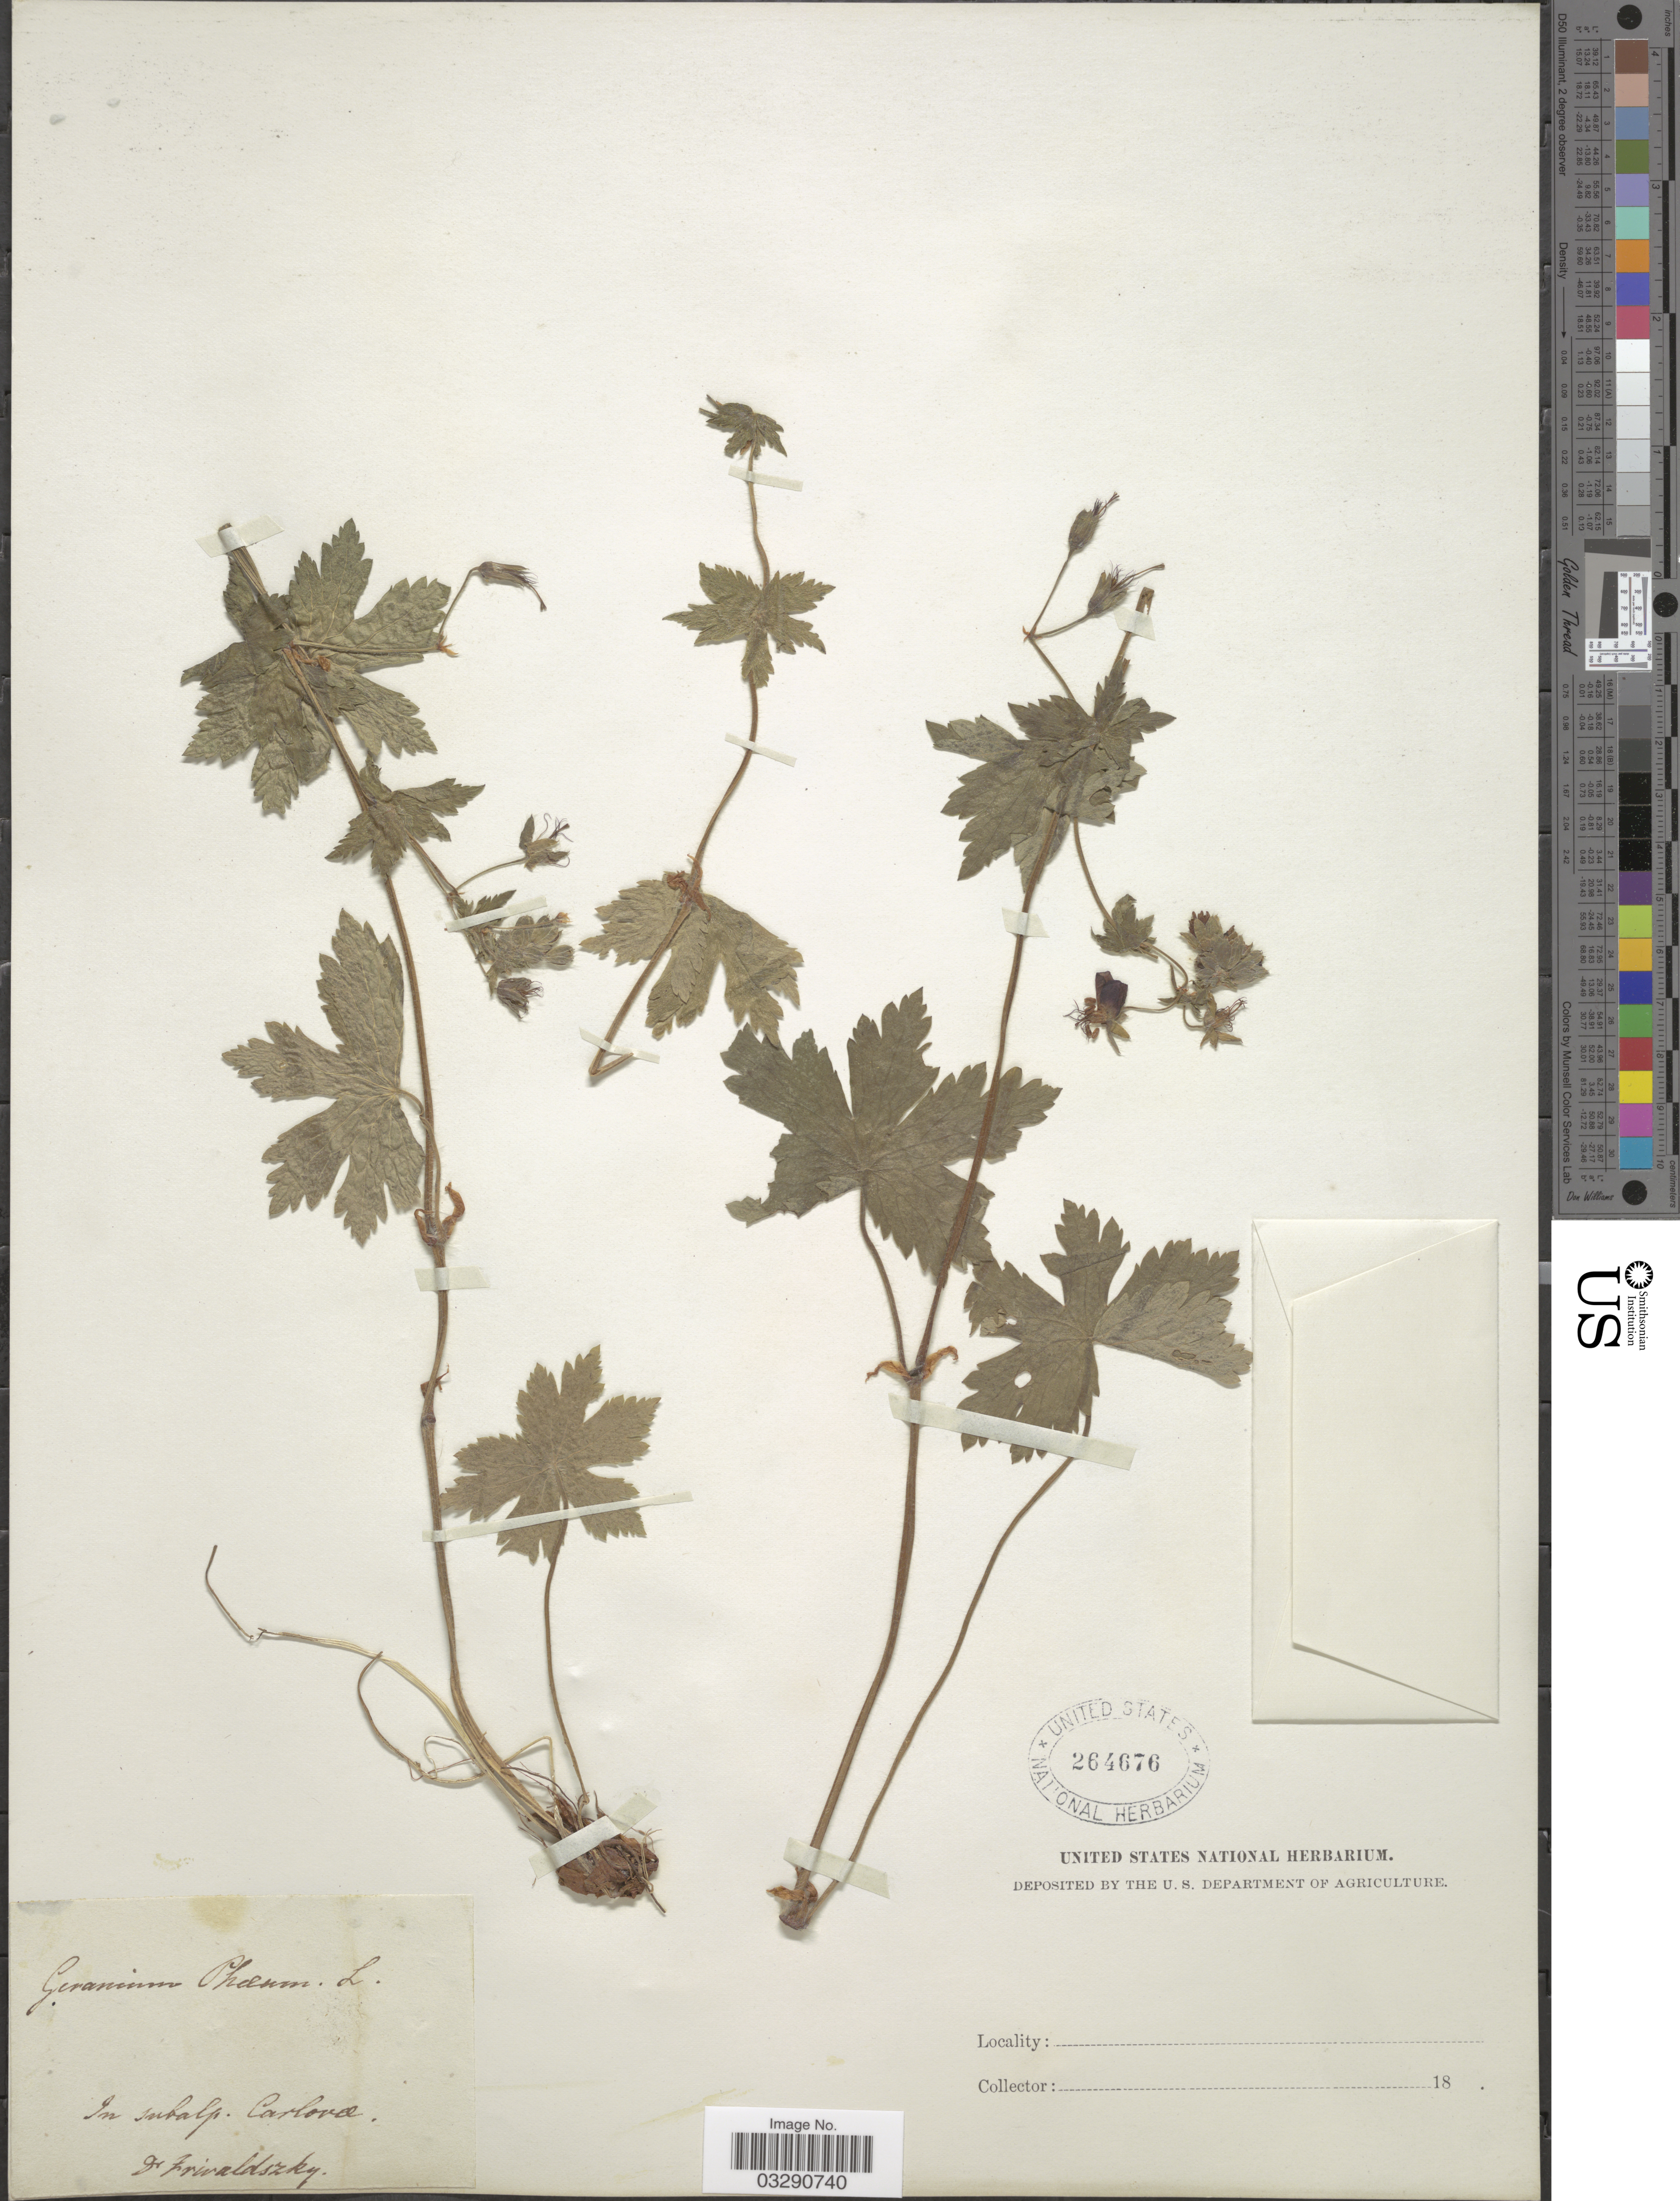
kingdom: Plantae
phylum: Tracheophyta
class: Magnoliopsida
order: Geraniales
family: Geraniaceae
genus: Geranium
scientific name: Geranium phaeum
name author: L.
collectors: Frivaldszky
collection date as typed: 18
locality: In subalp. Carlova [interpreted].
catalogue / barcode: US 264676